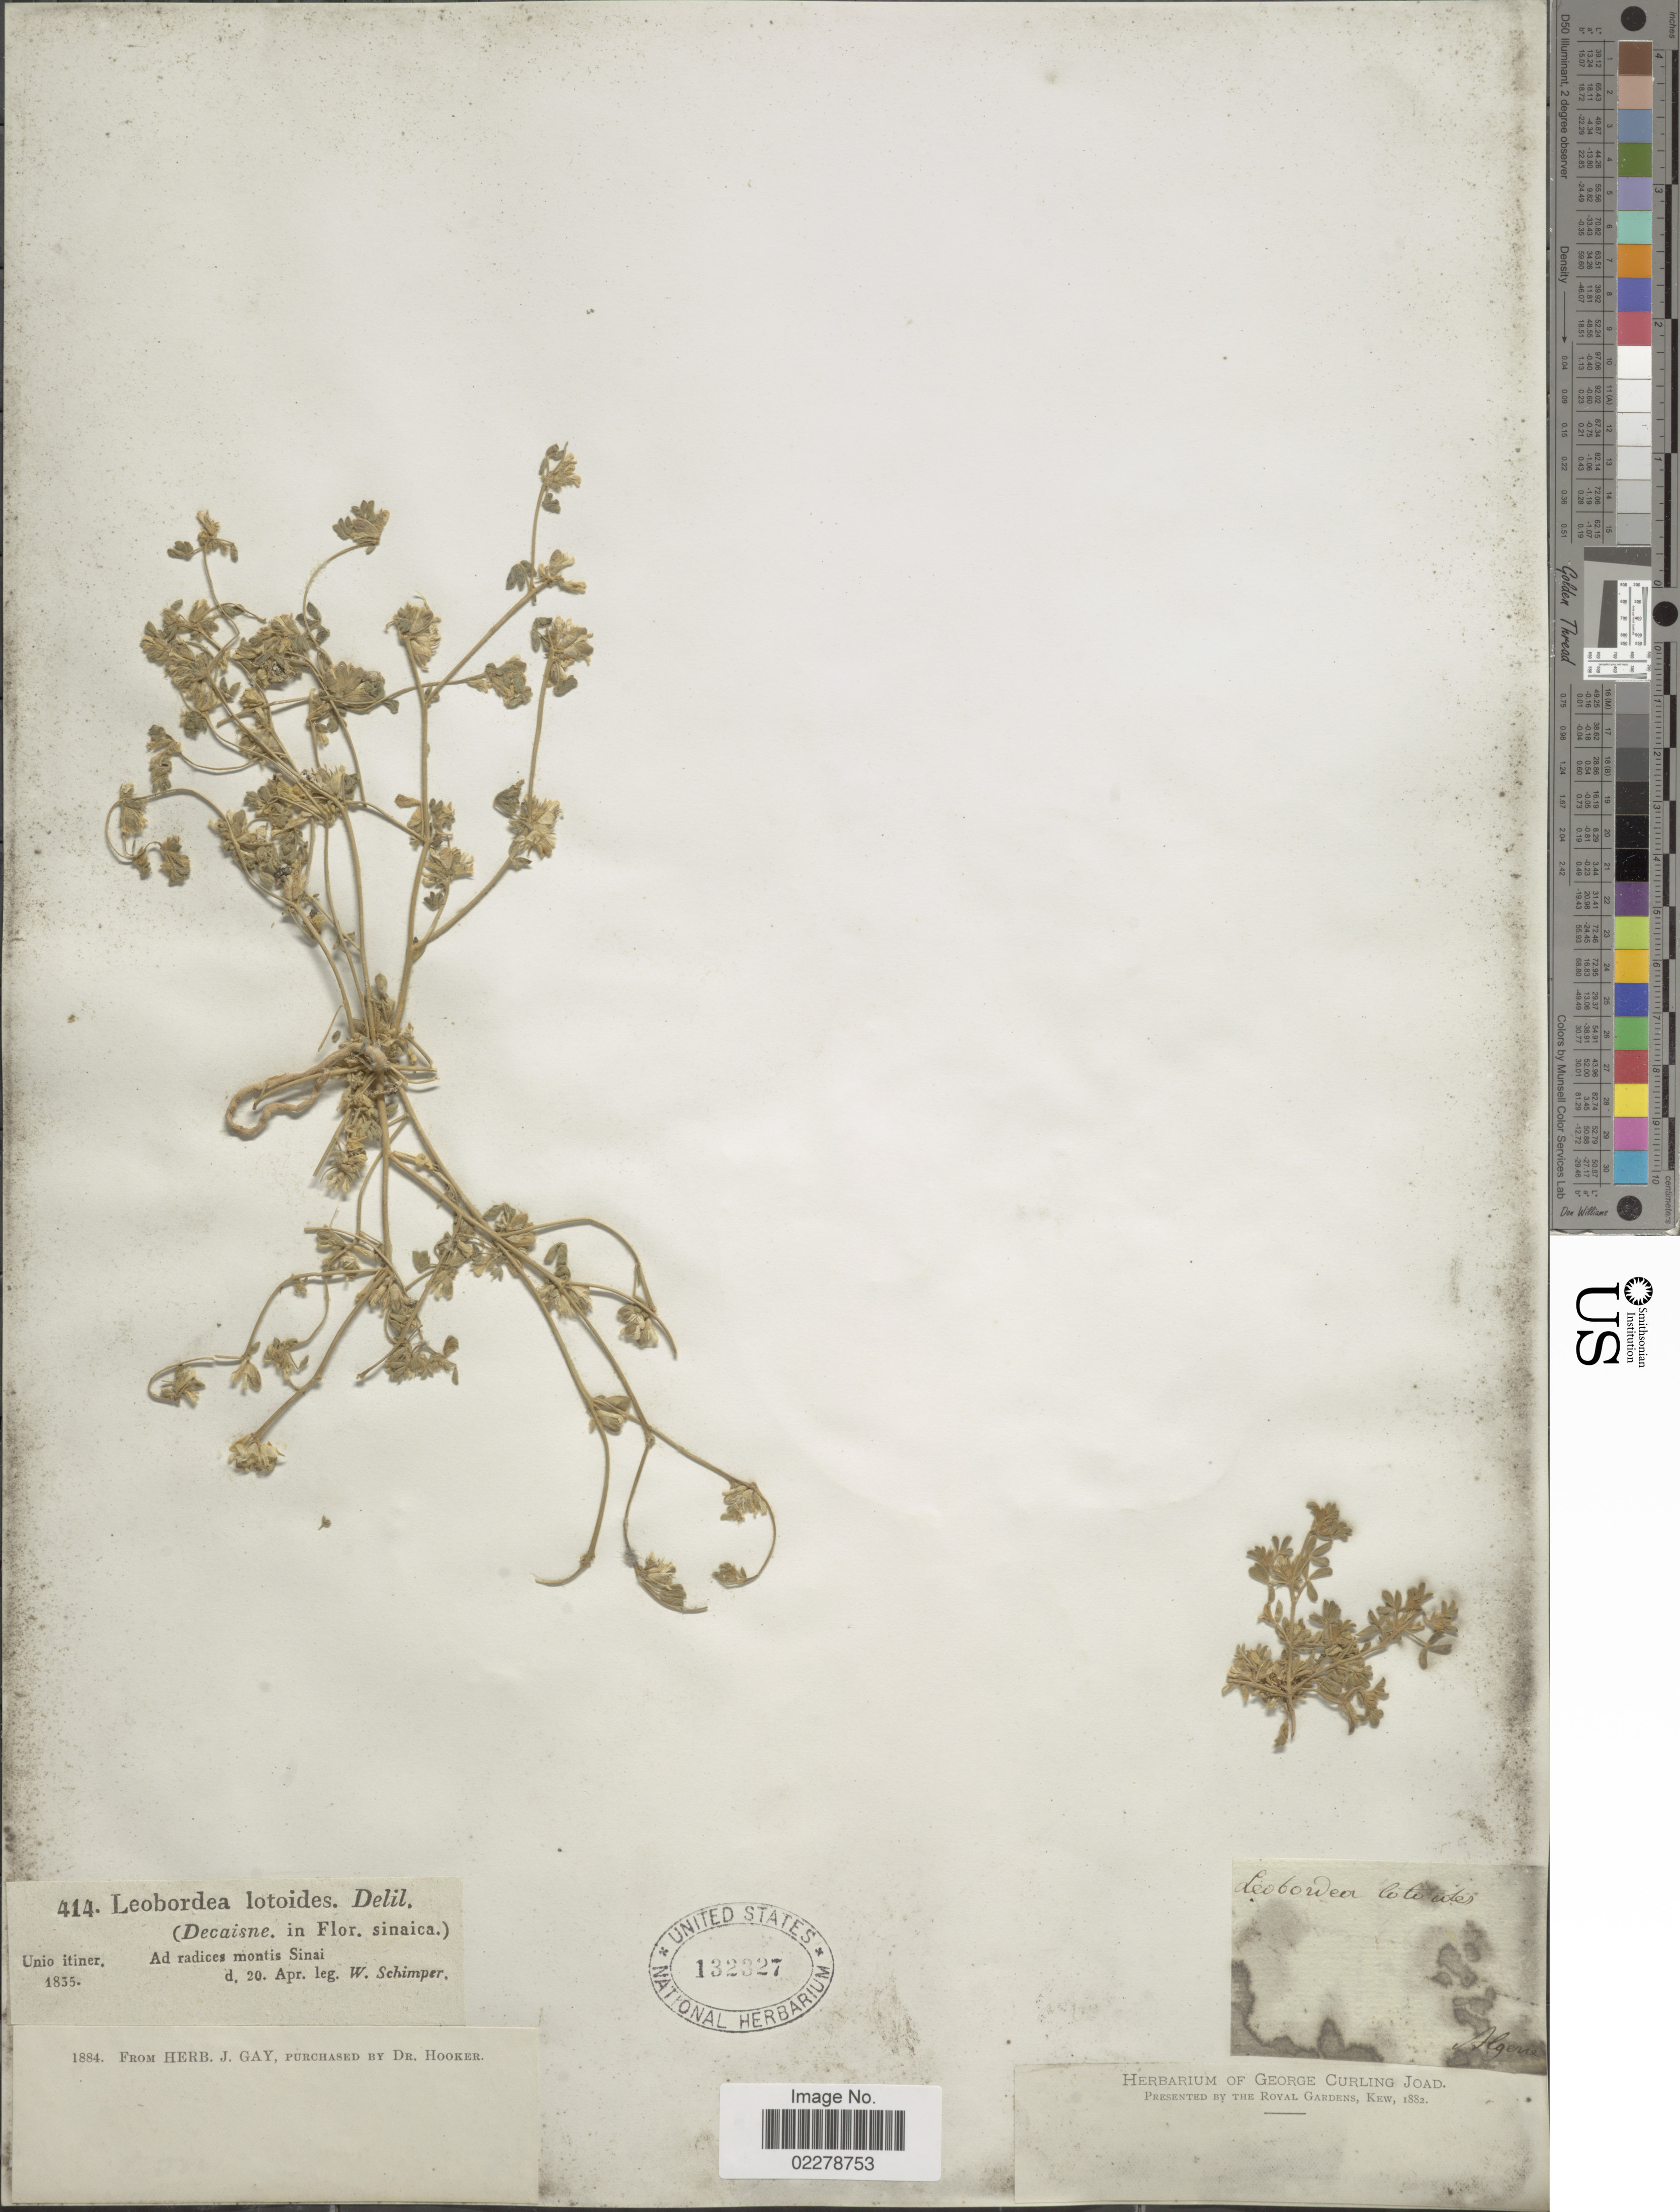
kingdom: Plantae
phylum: Tracheophyta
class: Magnoliopsida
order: Fabales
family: Fabaceae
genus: Lotononis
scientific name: Lotononis lotoidea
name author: Druce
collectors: W. Schimper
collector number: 414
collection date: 1835-03-20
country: Egypt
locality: Mount Sinai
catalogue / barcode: US 132327